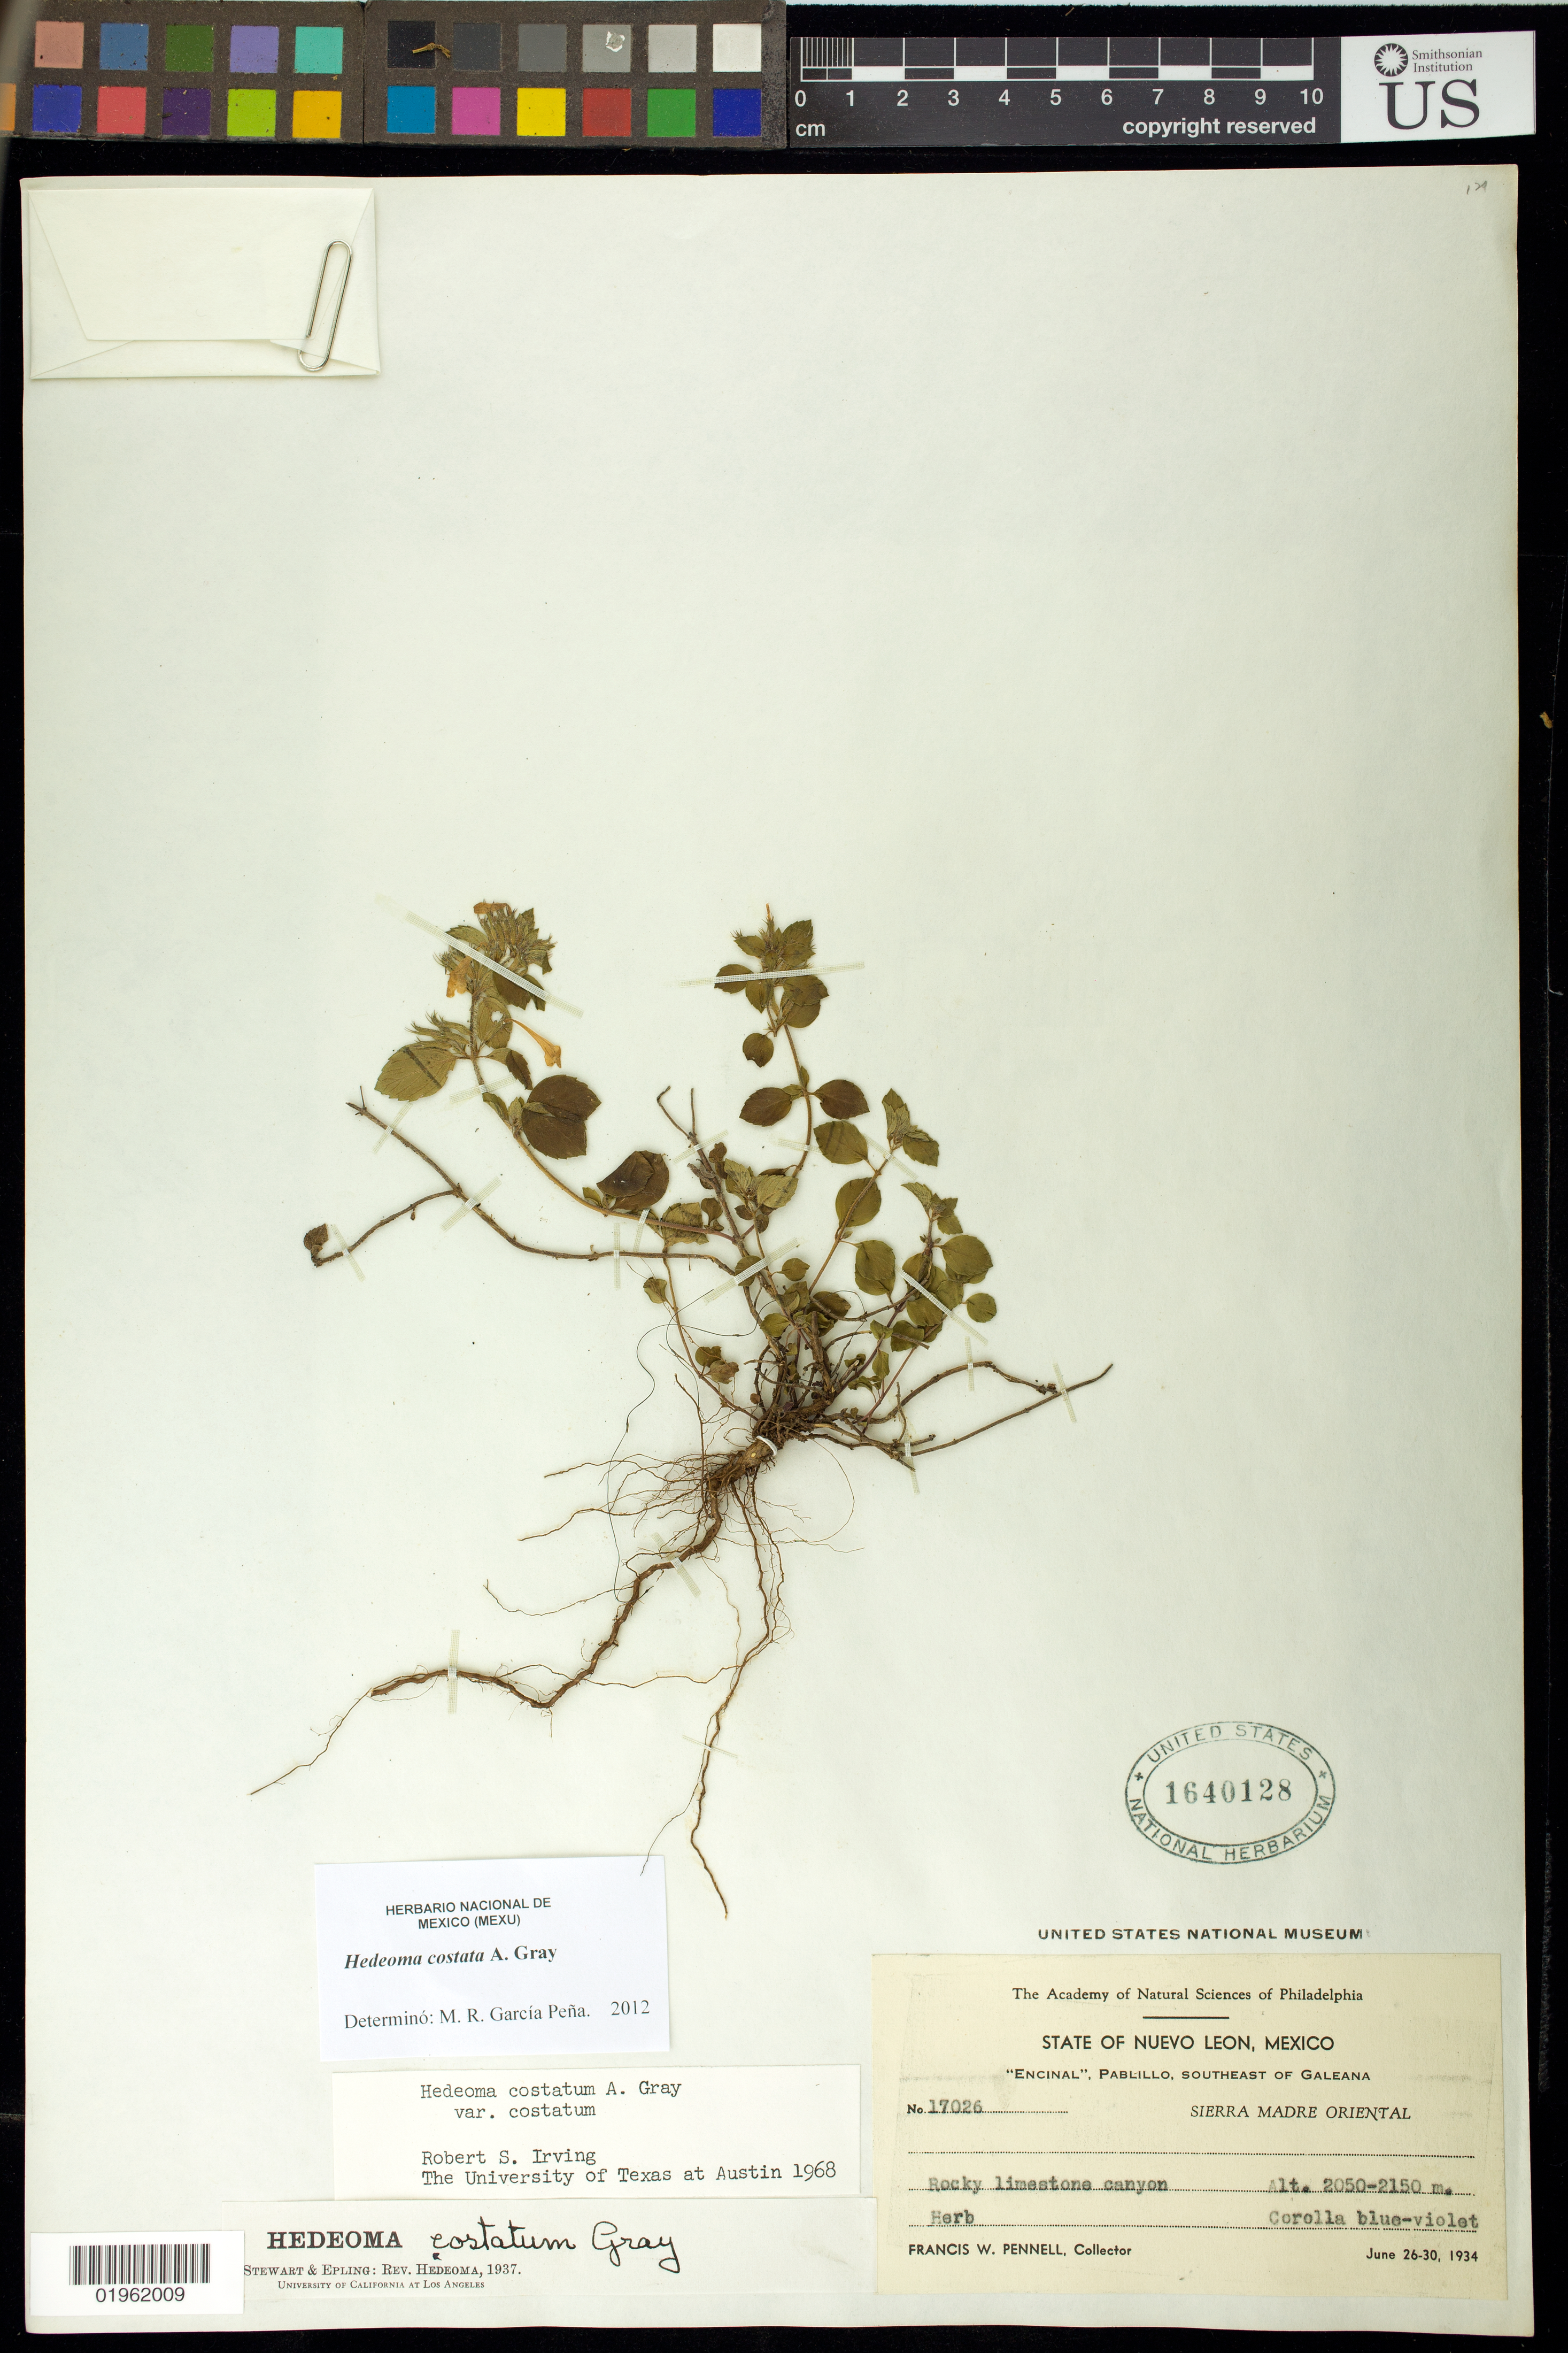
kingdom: Plantae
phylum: Tracheophyta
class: Magnoliopsida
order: Lamiales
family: Lamiaceae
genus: Hedeoma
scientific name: Hedeoma costata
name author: A. Gray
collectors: F. W. Pennell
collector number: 17026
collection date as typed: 26-30 Jun 1934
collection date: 1934-06-26/1934-06-30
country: Mexico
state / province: Nuevo León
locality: Sierra Madre Oriental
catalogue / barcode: US 1640128